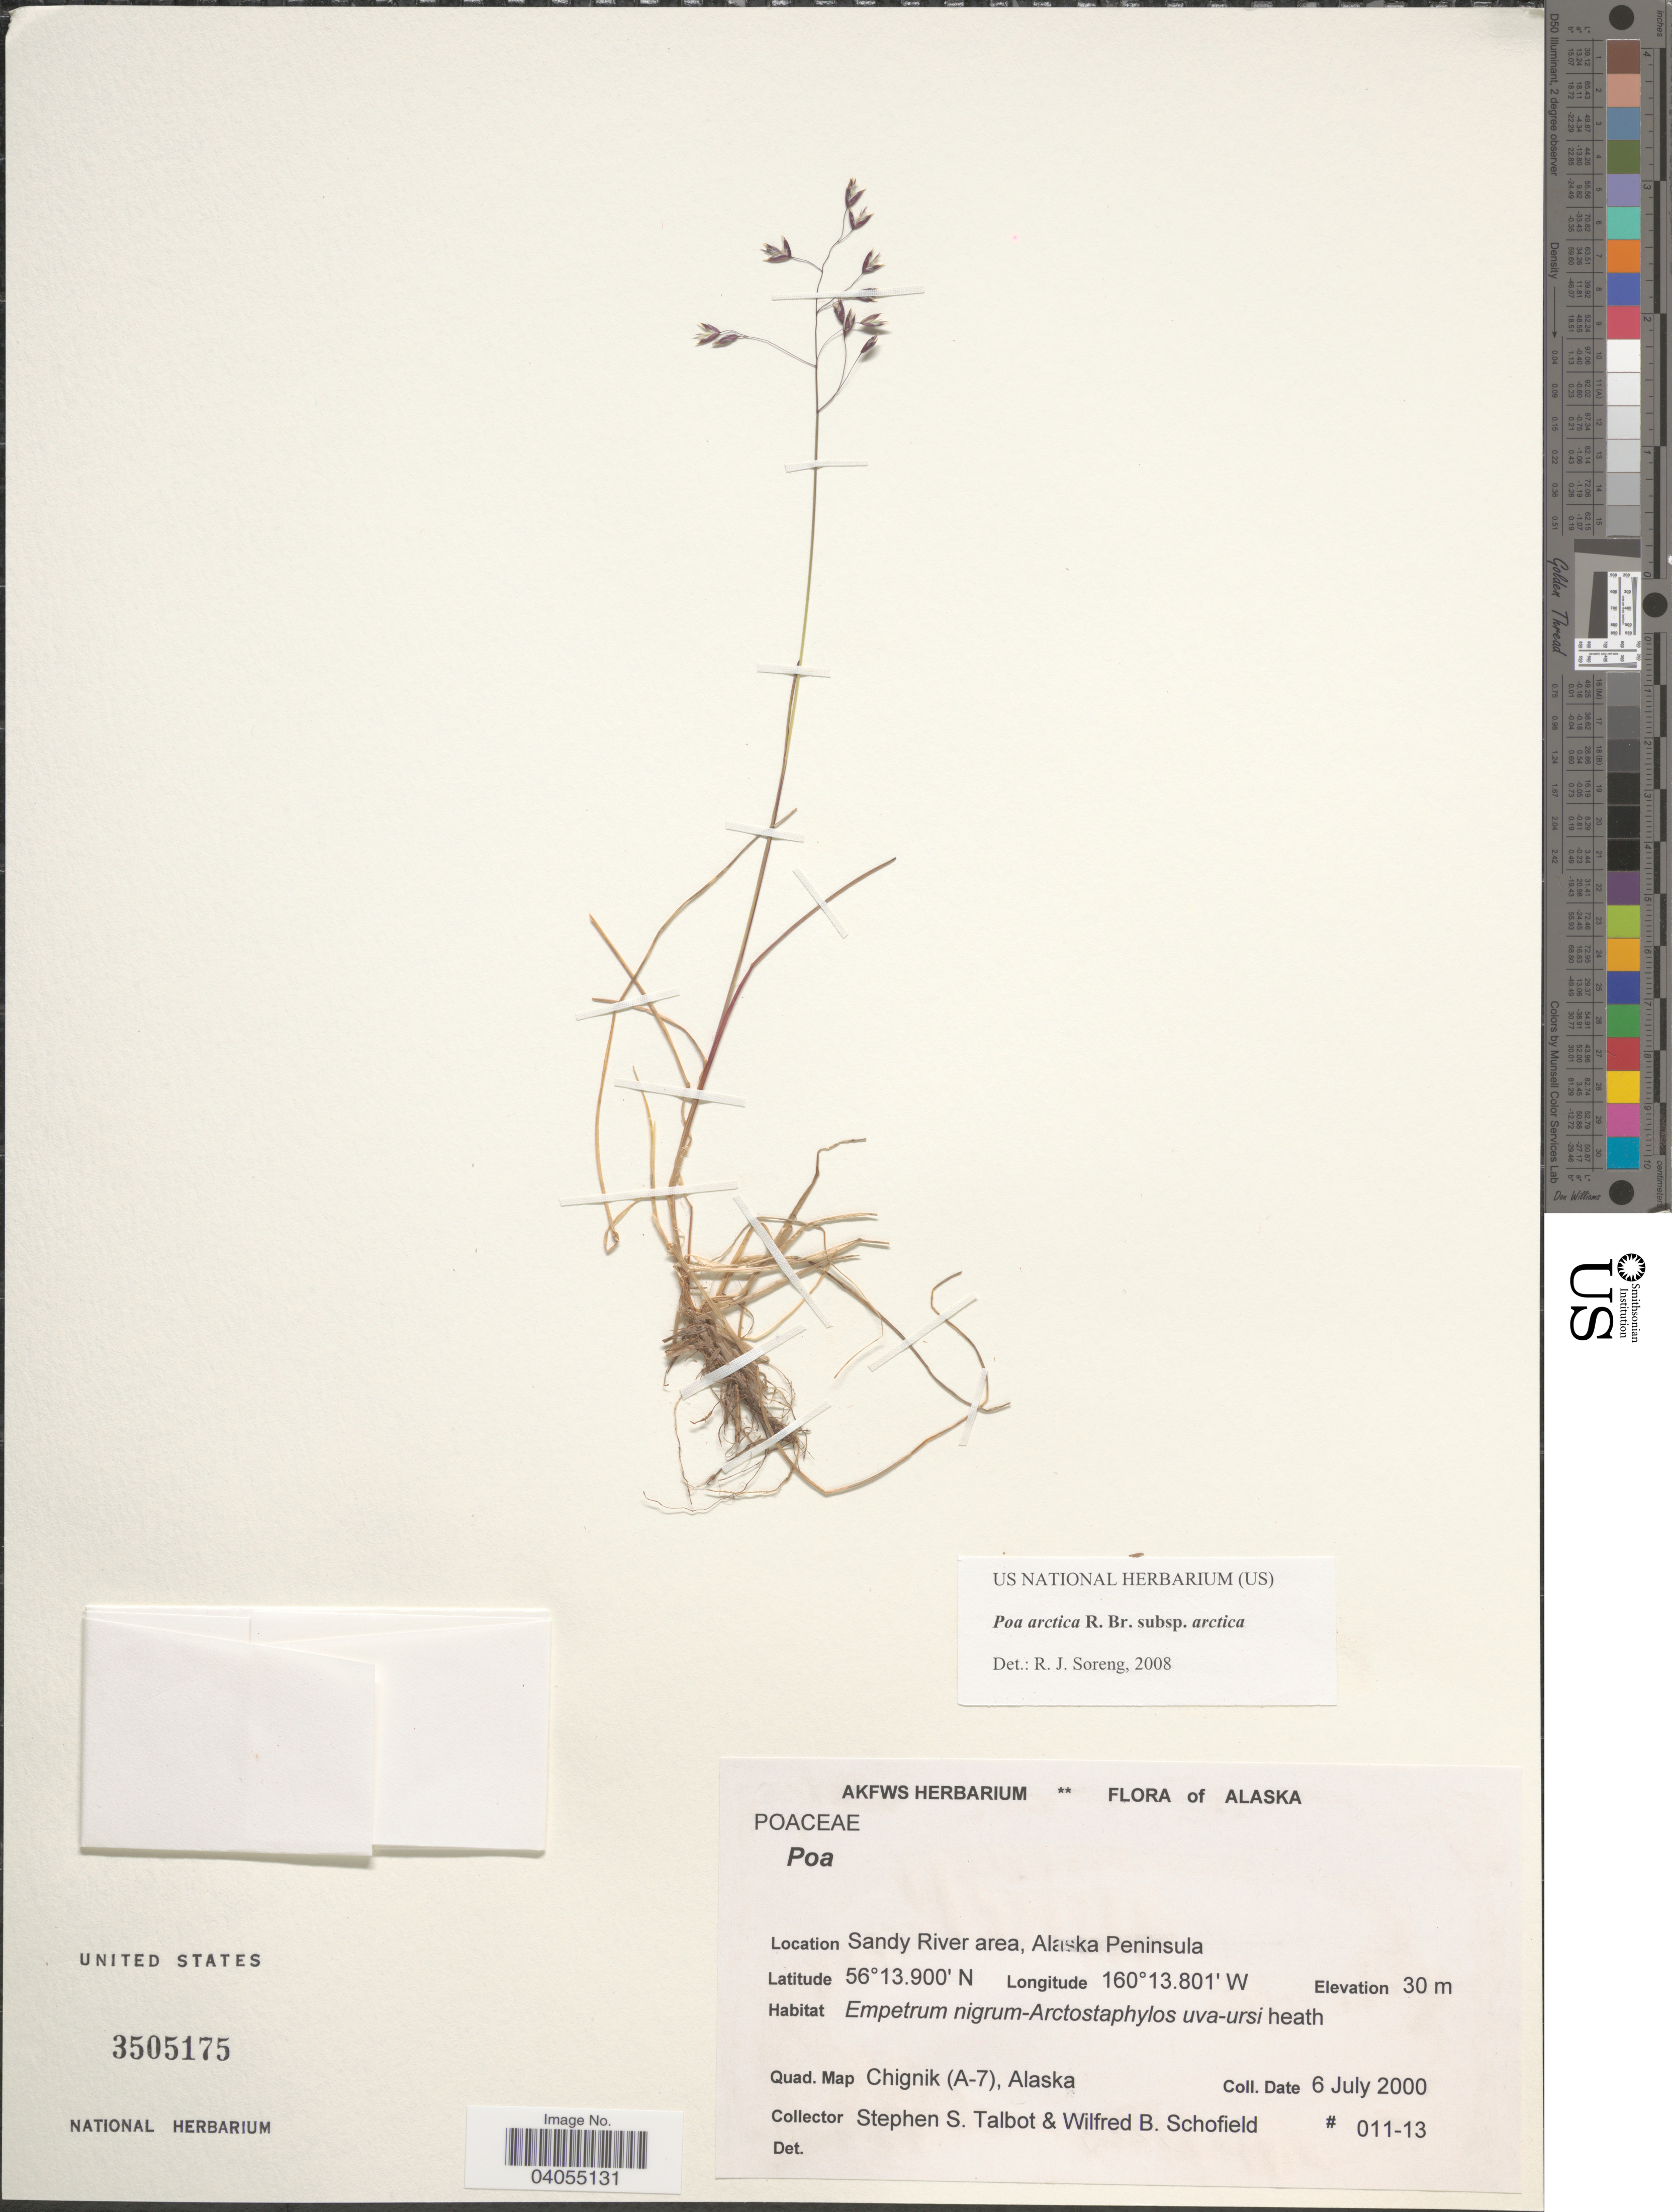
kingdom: Plantae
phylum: Tracheophyta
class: Liliopsida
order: Poales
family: Poaceae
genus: Poa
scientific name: Poa arctica subsp. arctica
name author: R. Br.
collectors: S. S. Talbot & W. Schofield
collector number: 011-13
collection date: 2000-07-06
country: United States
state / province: Alaska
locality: Sandy River area, Alaska Peninsula. Quad. Map Chignik (A-7).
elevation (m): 30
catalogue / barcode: US 3505175